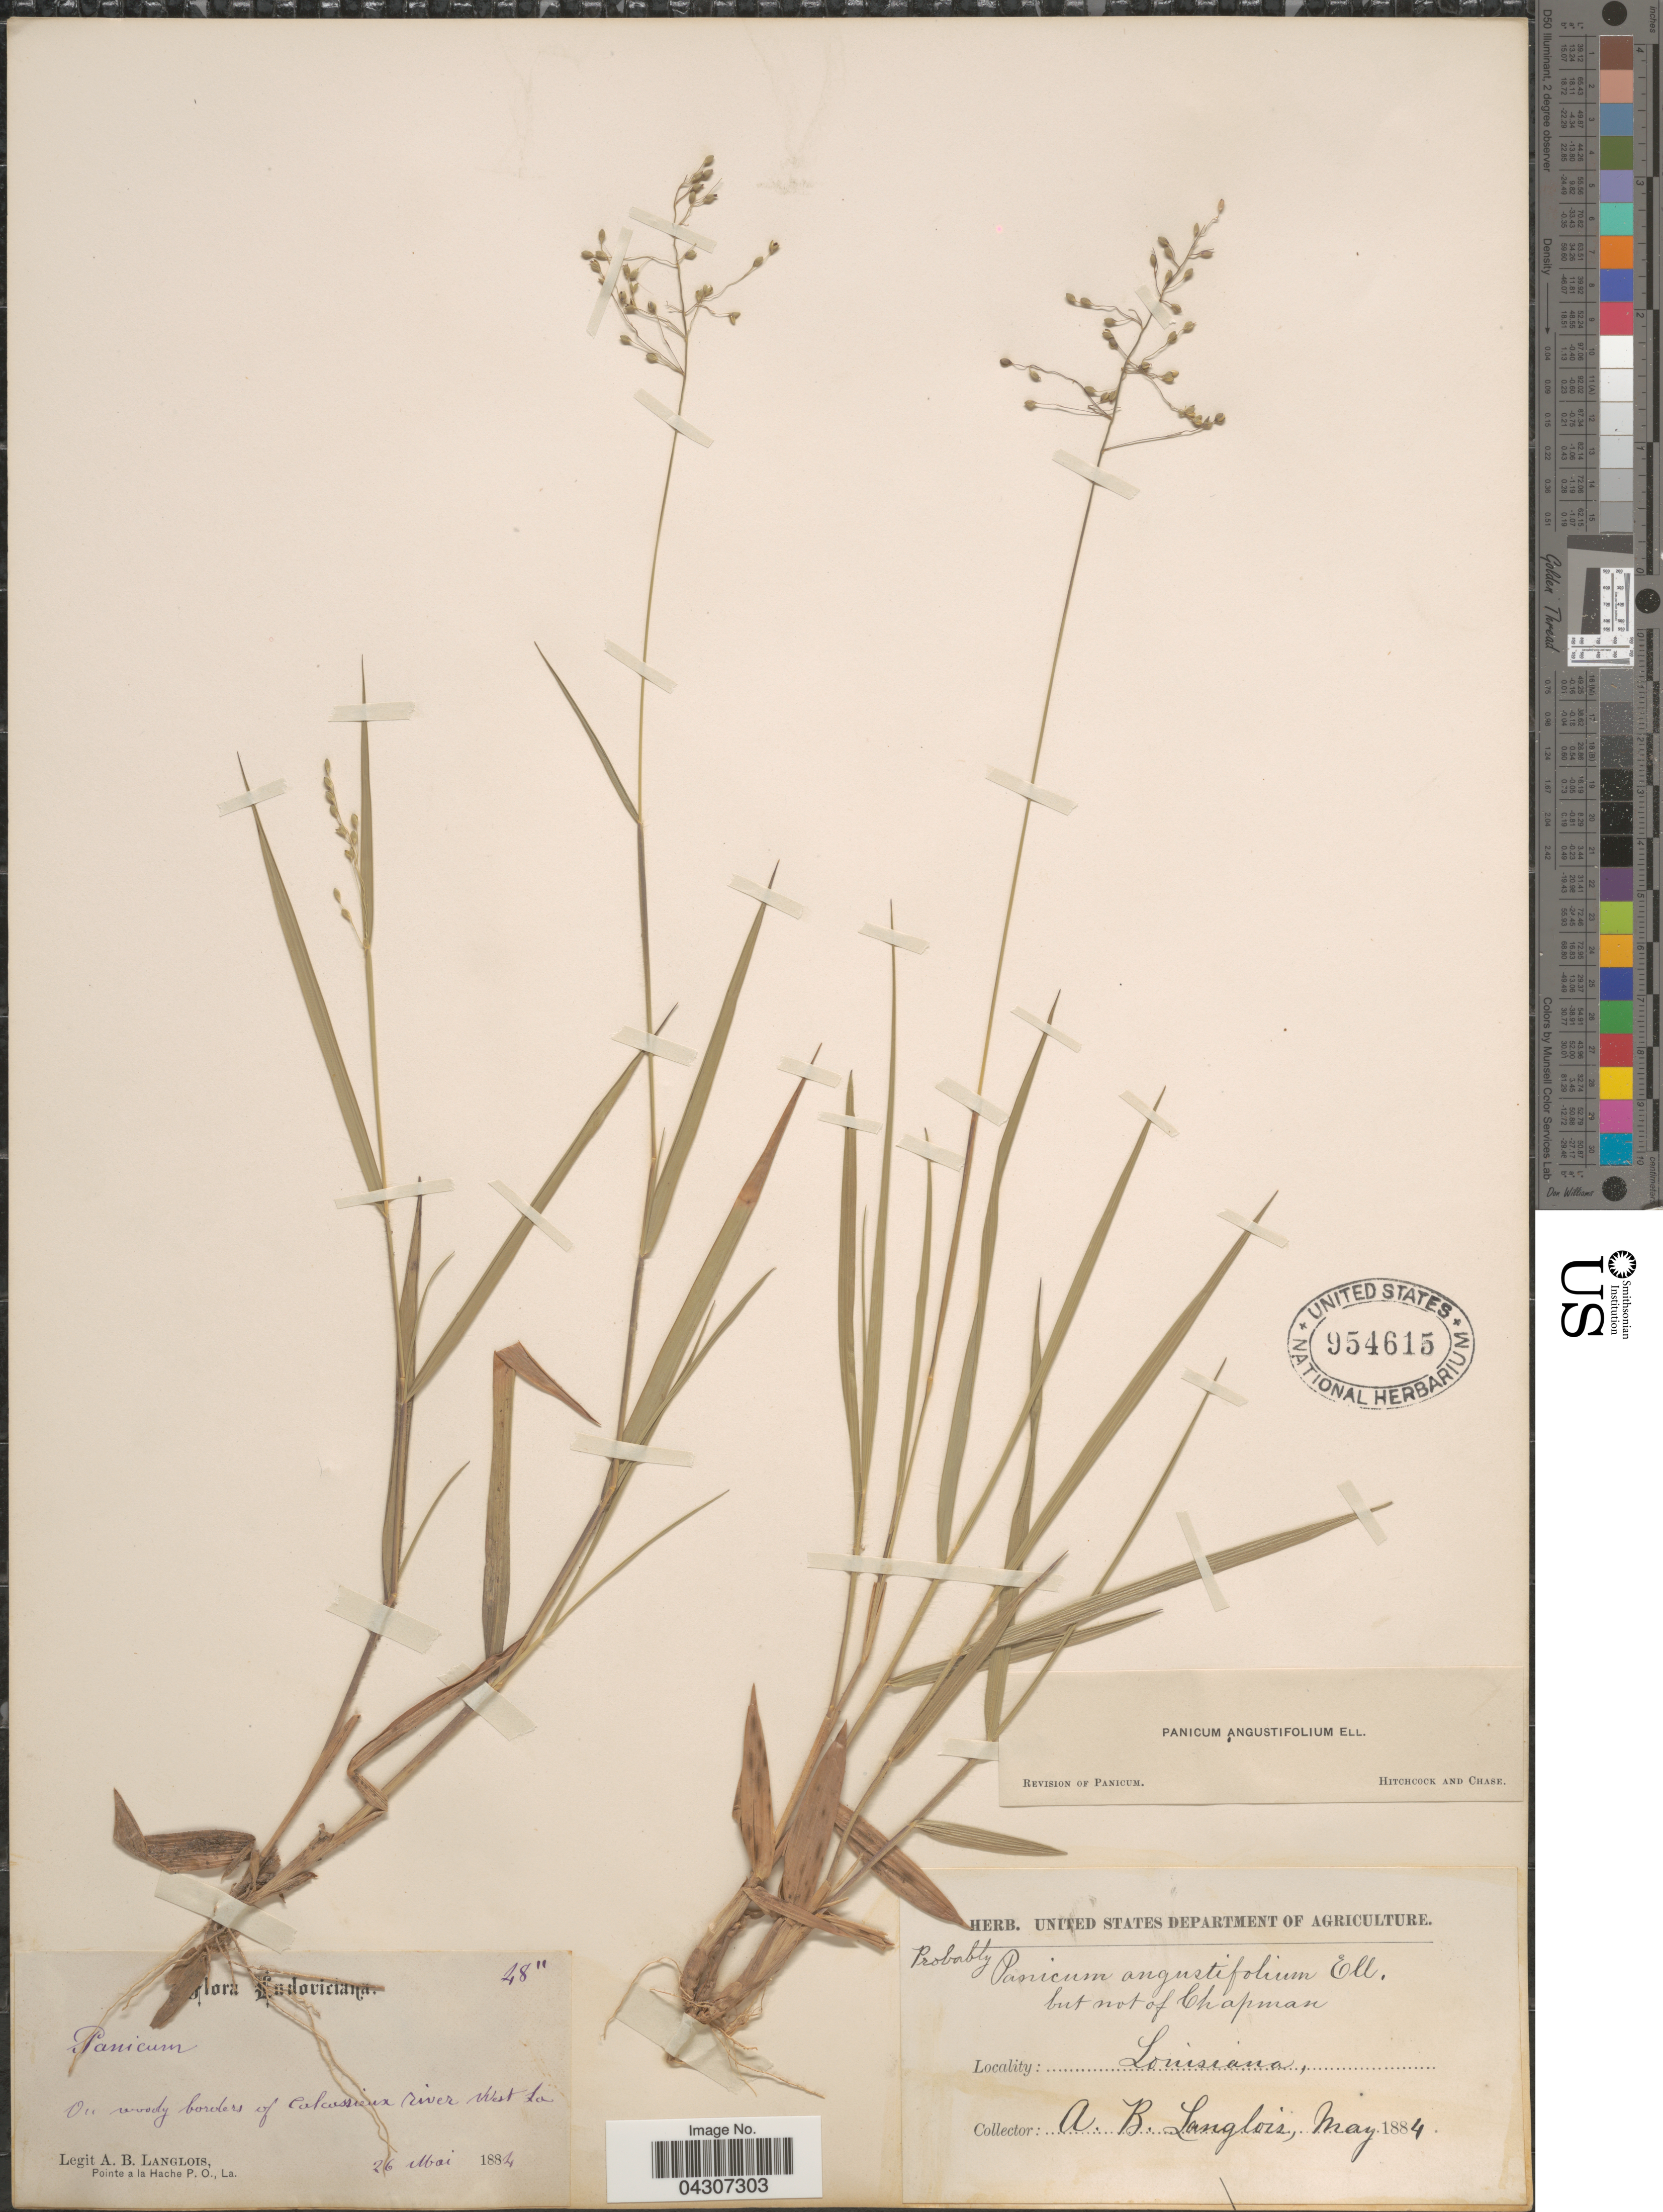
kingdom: Plantae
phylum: Tracheophyta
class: Liliopsida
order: Poales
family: Poaceae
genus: Dichanthelium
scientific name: Dichanthelium aciculare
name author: (Desv. ex Poir.) Gould & C.A. Clark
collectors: A. Langlois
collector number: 48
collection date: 1884-05-26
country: United States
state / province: Louisiana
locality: Ludoviciana. On woody borders of Calcassieux river West La.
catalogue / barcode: US 954615